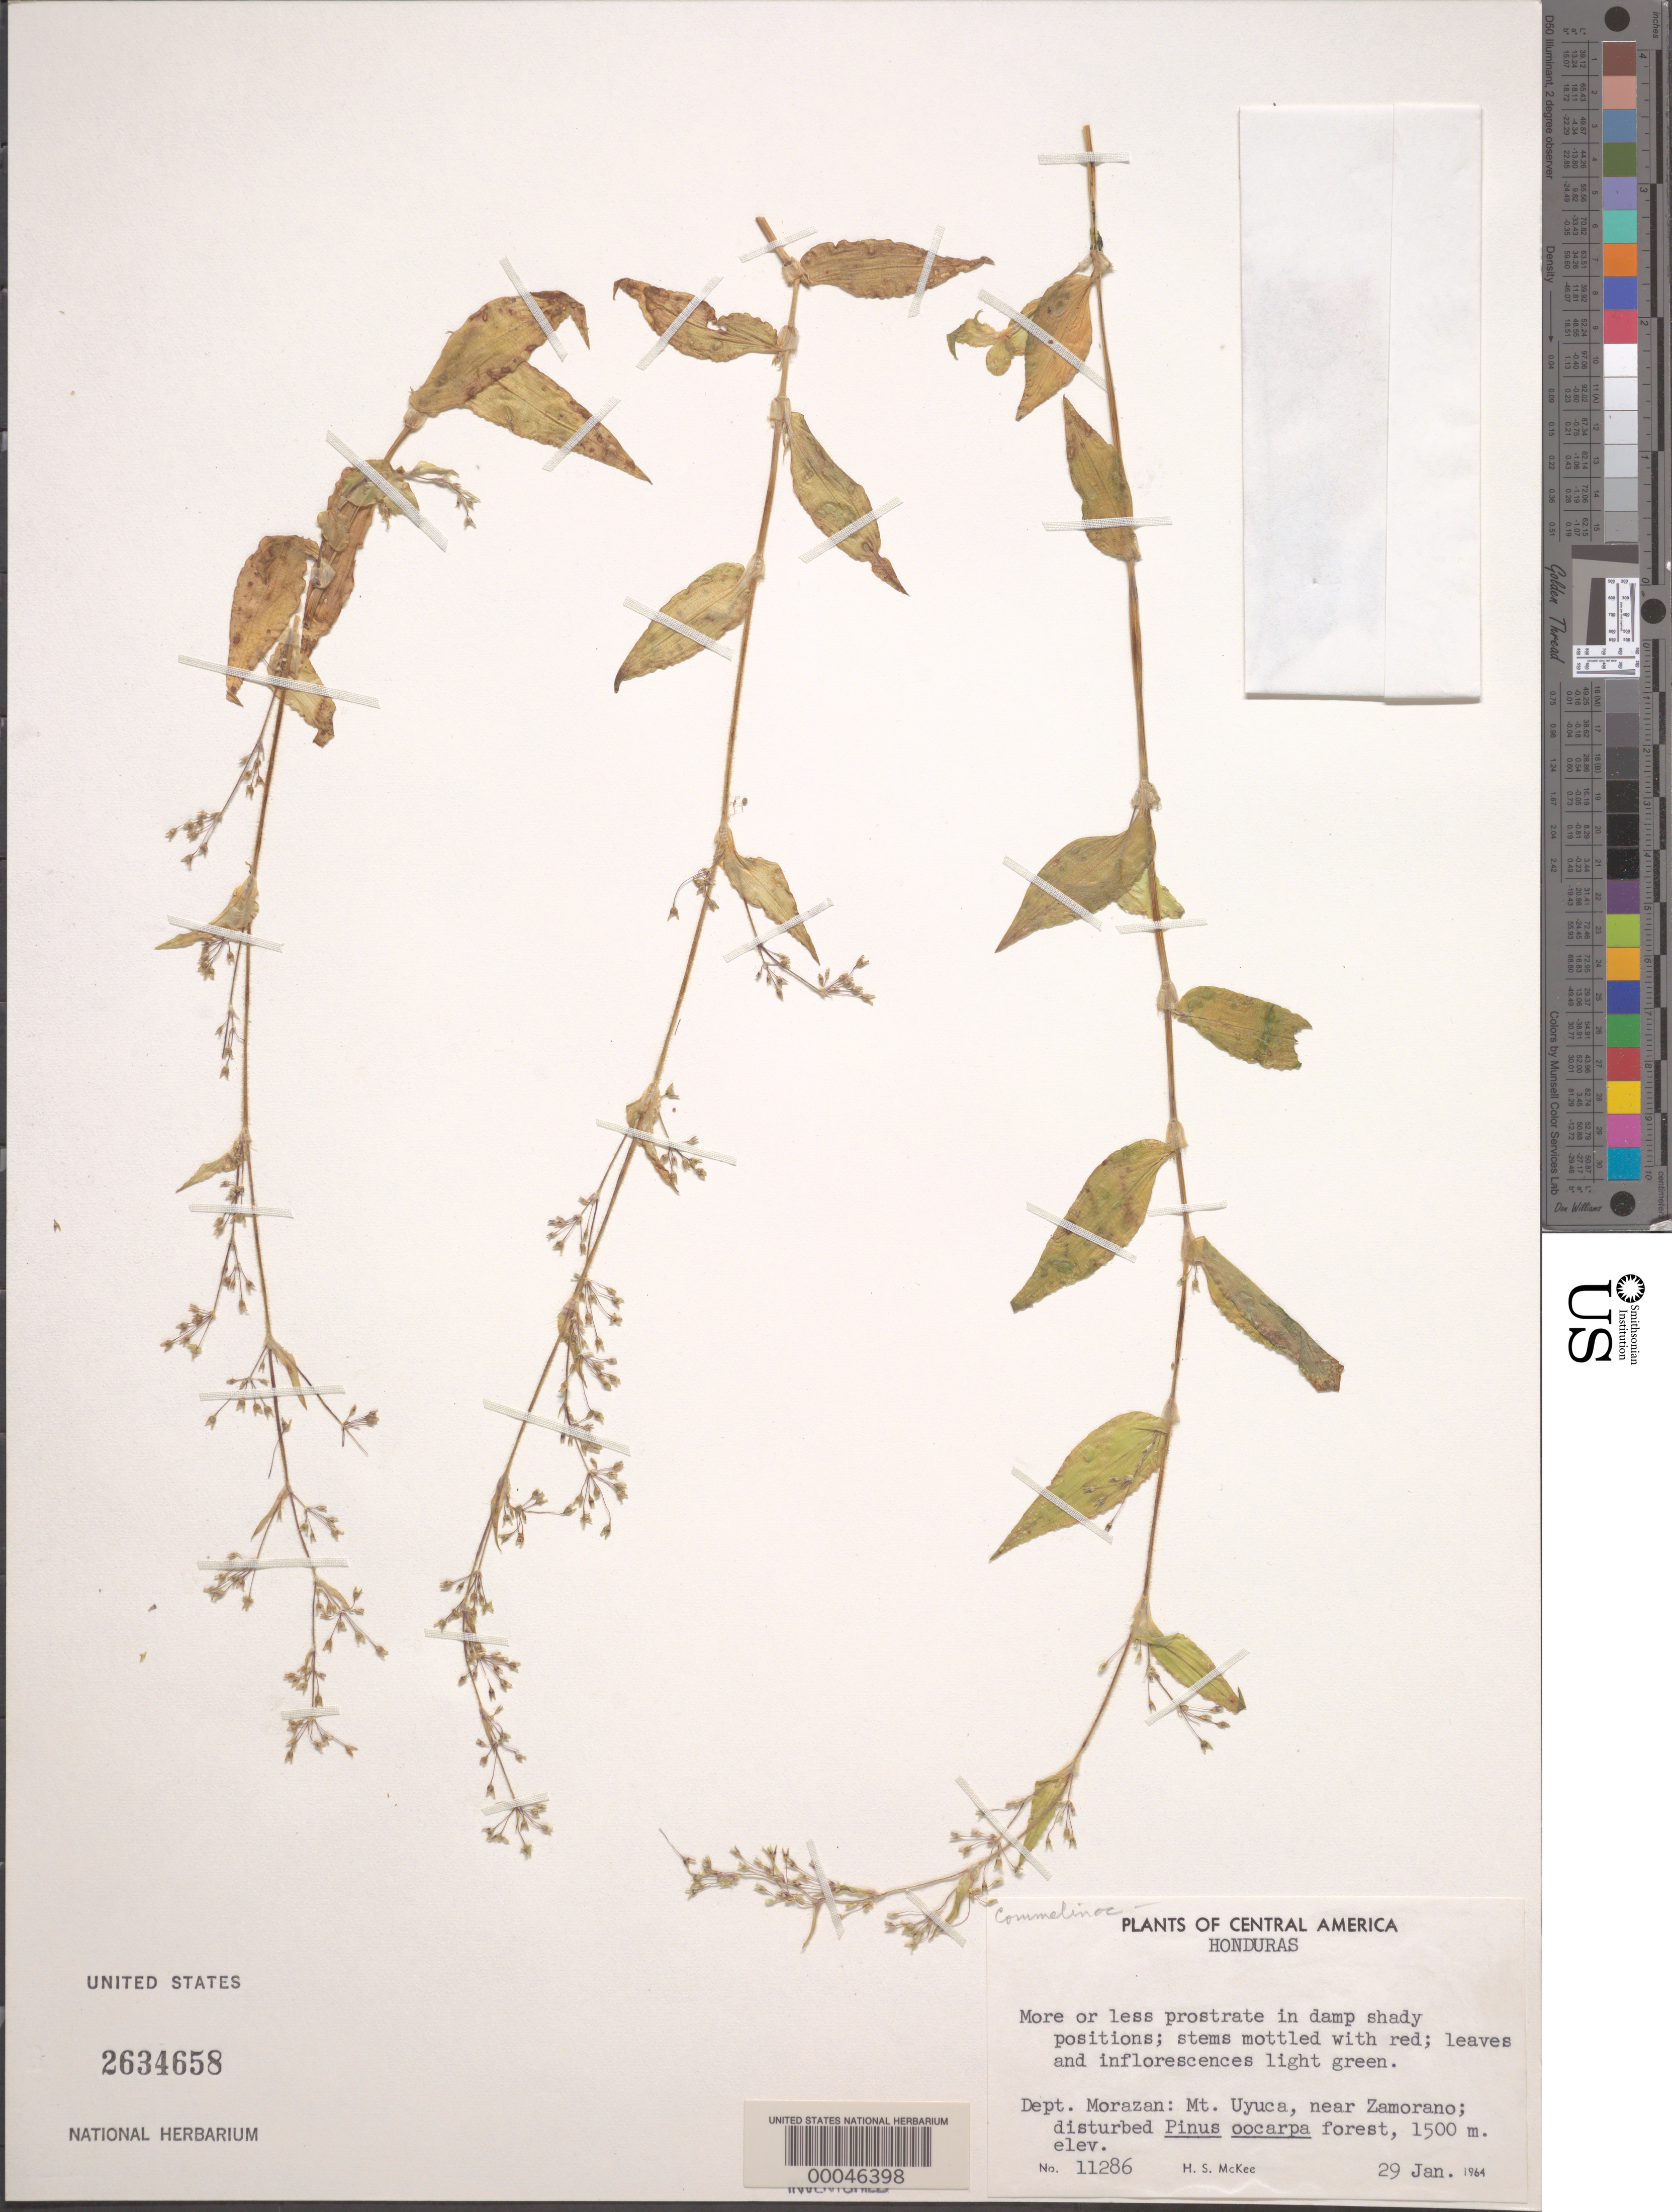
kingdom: Plantae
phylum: Tracheophyta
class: Liliopsida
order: Commelinales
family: Commelinaceae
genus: Callisia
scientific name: Callisia monandra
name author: (Sw.) Schult. & Schult. f.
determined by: Strong, Mark T., (BOT), Smithsonian Institution - National Museum of Natural History (UNITED STATES)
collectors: H. S. MacKee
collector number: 11286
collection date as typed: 29 Jan 1964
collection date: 1964-01-29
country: Honduras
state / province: Fco. Morazán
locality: Mt. Uyuca near Zamorano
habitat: Damp, shady forest patch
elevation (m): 1500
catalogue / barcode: US 2634658